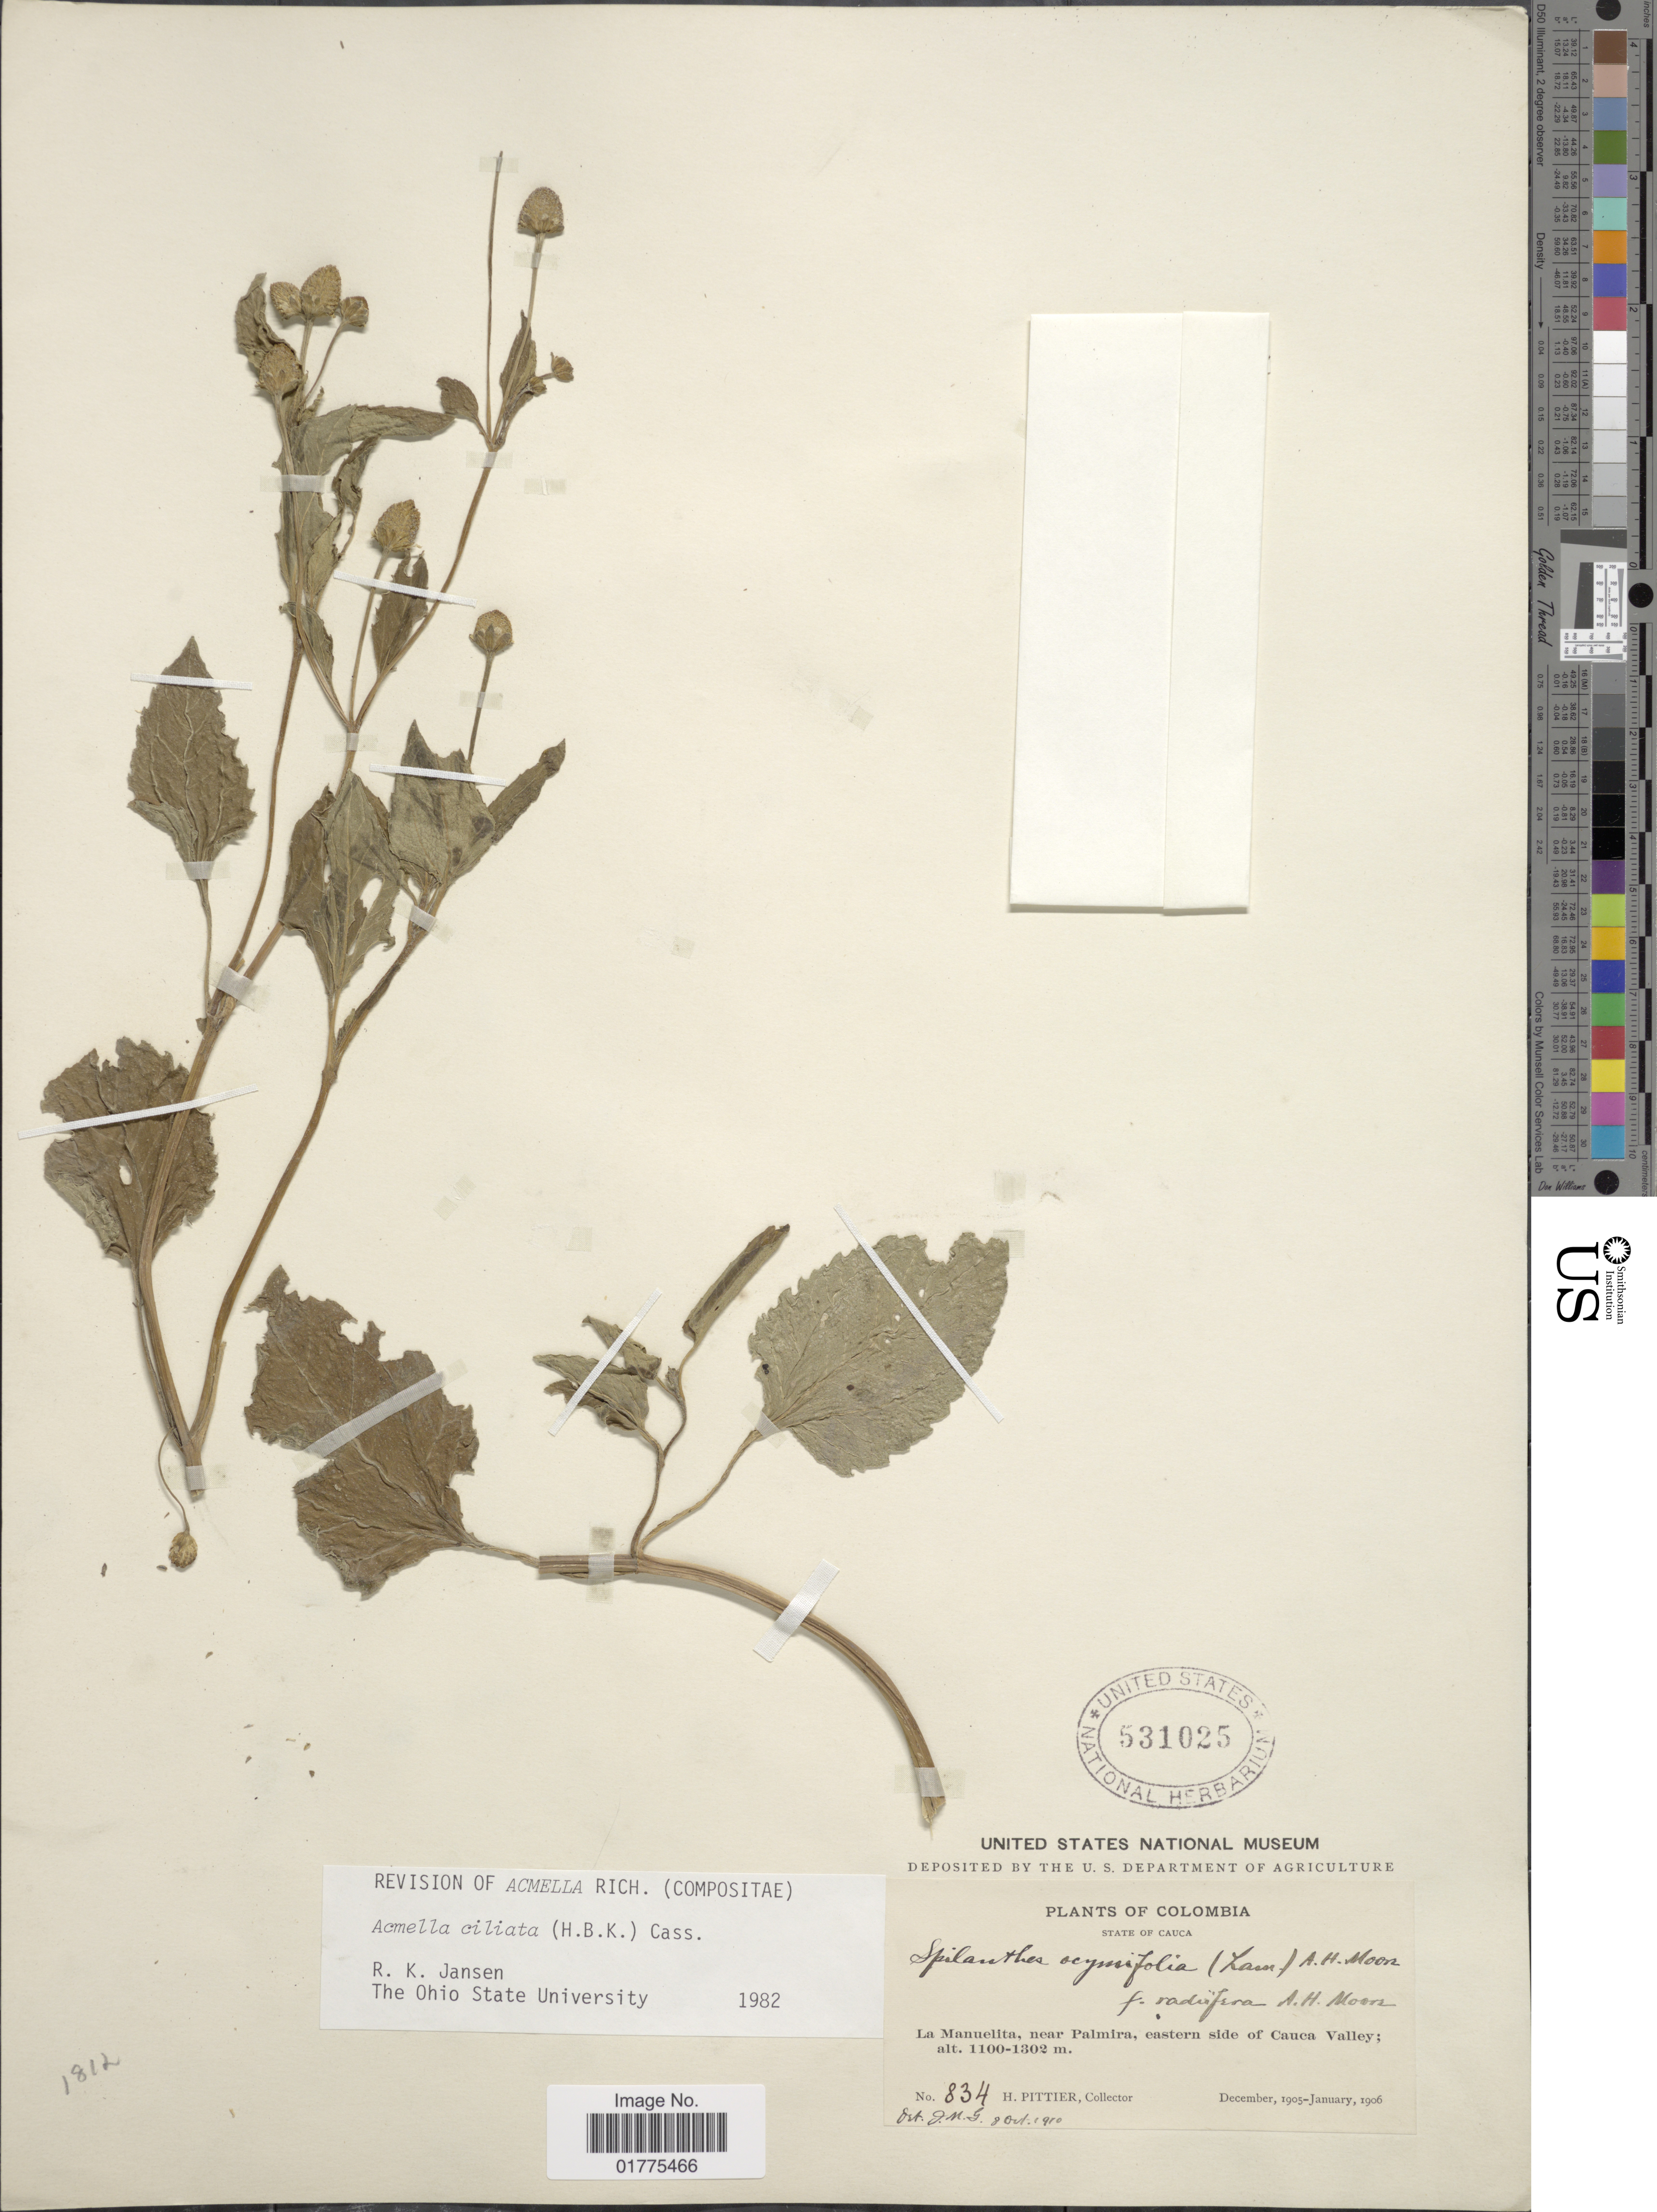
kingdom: Plantae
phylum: Tracheophyta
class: Magnoliopsida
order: Asterales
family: Asteraceae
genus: Acmella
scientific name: Acmella ciliata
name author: (Kunth) Cass.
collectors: H. F. Pittier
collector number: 834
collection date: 1905-12/1906-01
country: Colombia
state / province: Cauca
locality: La Manuelita, near Palmira, eastern side of Cauca Valley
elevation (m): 1100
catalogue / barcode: US 531025